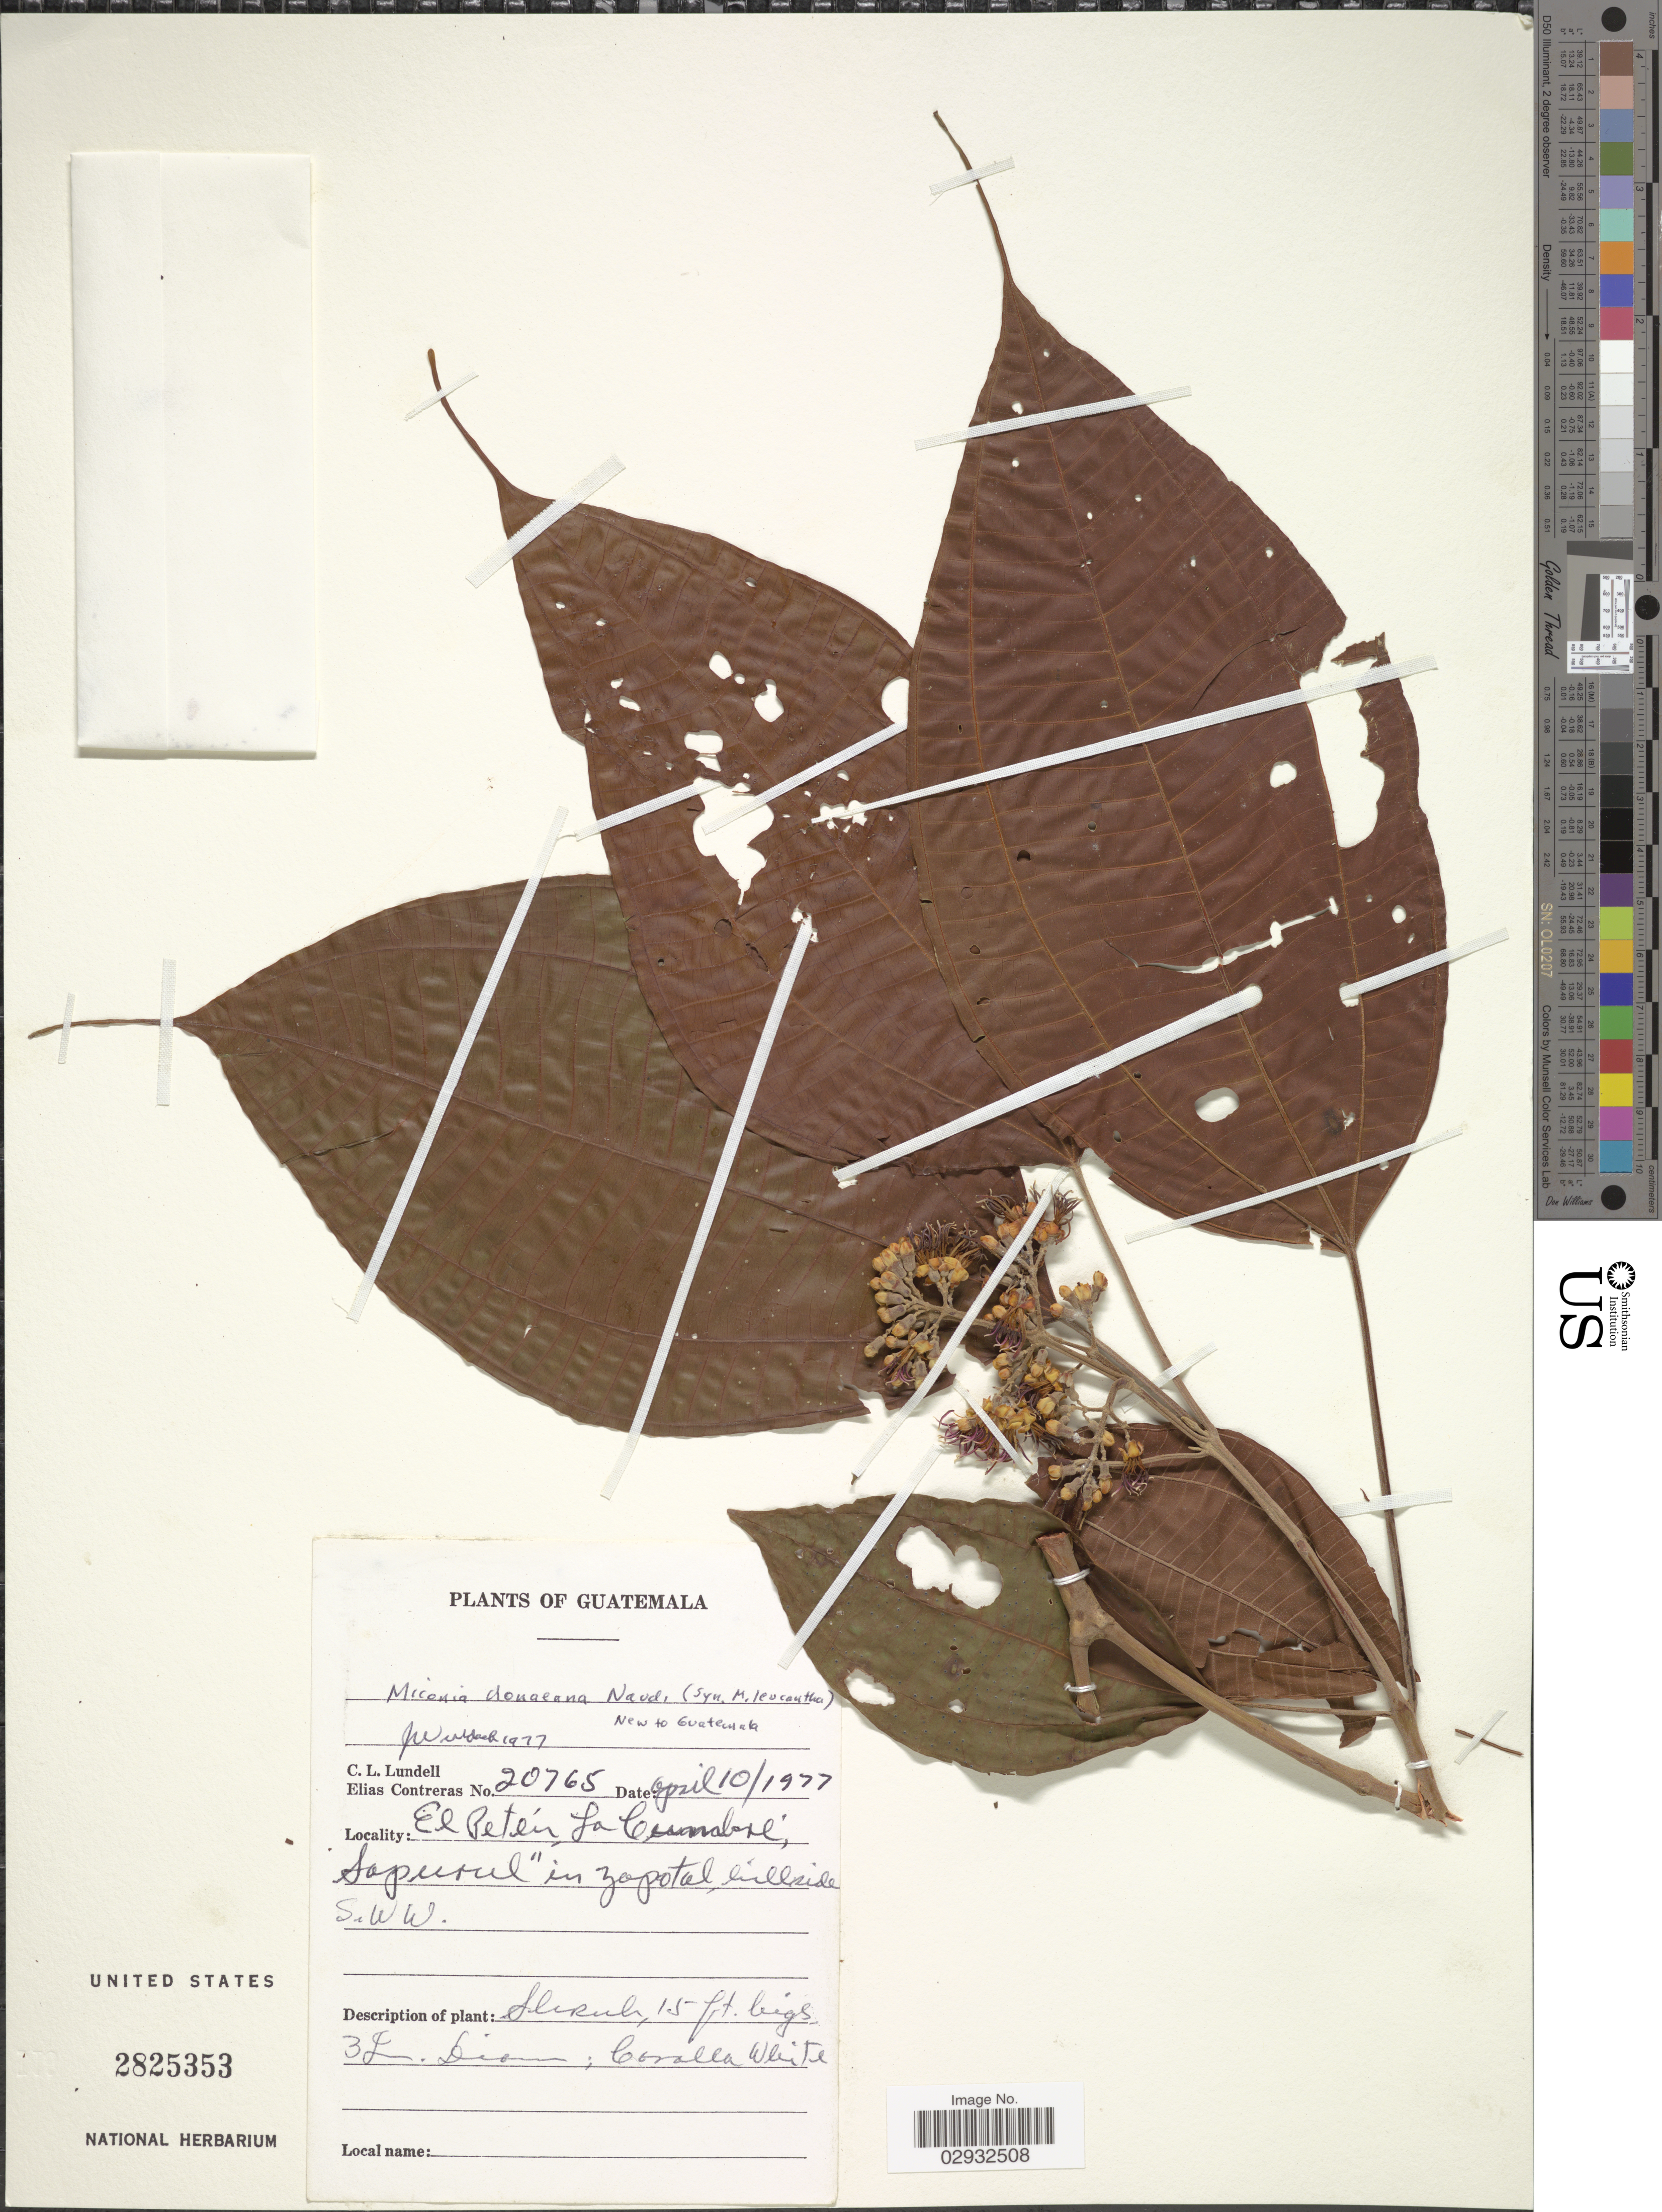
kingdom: Plantae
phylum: Tracheophyta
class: Magnoliopsida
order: Myrtales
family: Melastomataceae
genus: Miconia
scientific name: Miconia donaeana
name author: Naudin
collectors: C. L. Lundell & E. Contreras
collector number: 20765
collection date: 1977-04-10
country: Guatemala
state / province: El Petén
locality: La Cumbre, Sapurul in Zapotal, hillside S.WW.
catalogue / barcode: US 2825353